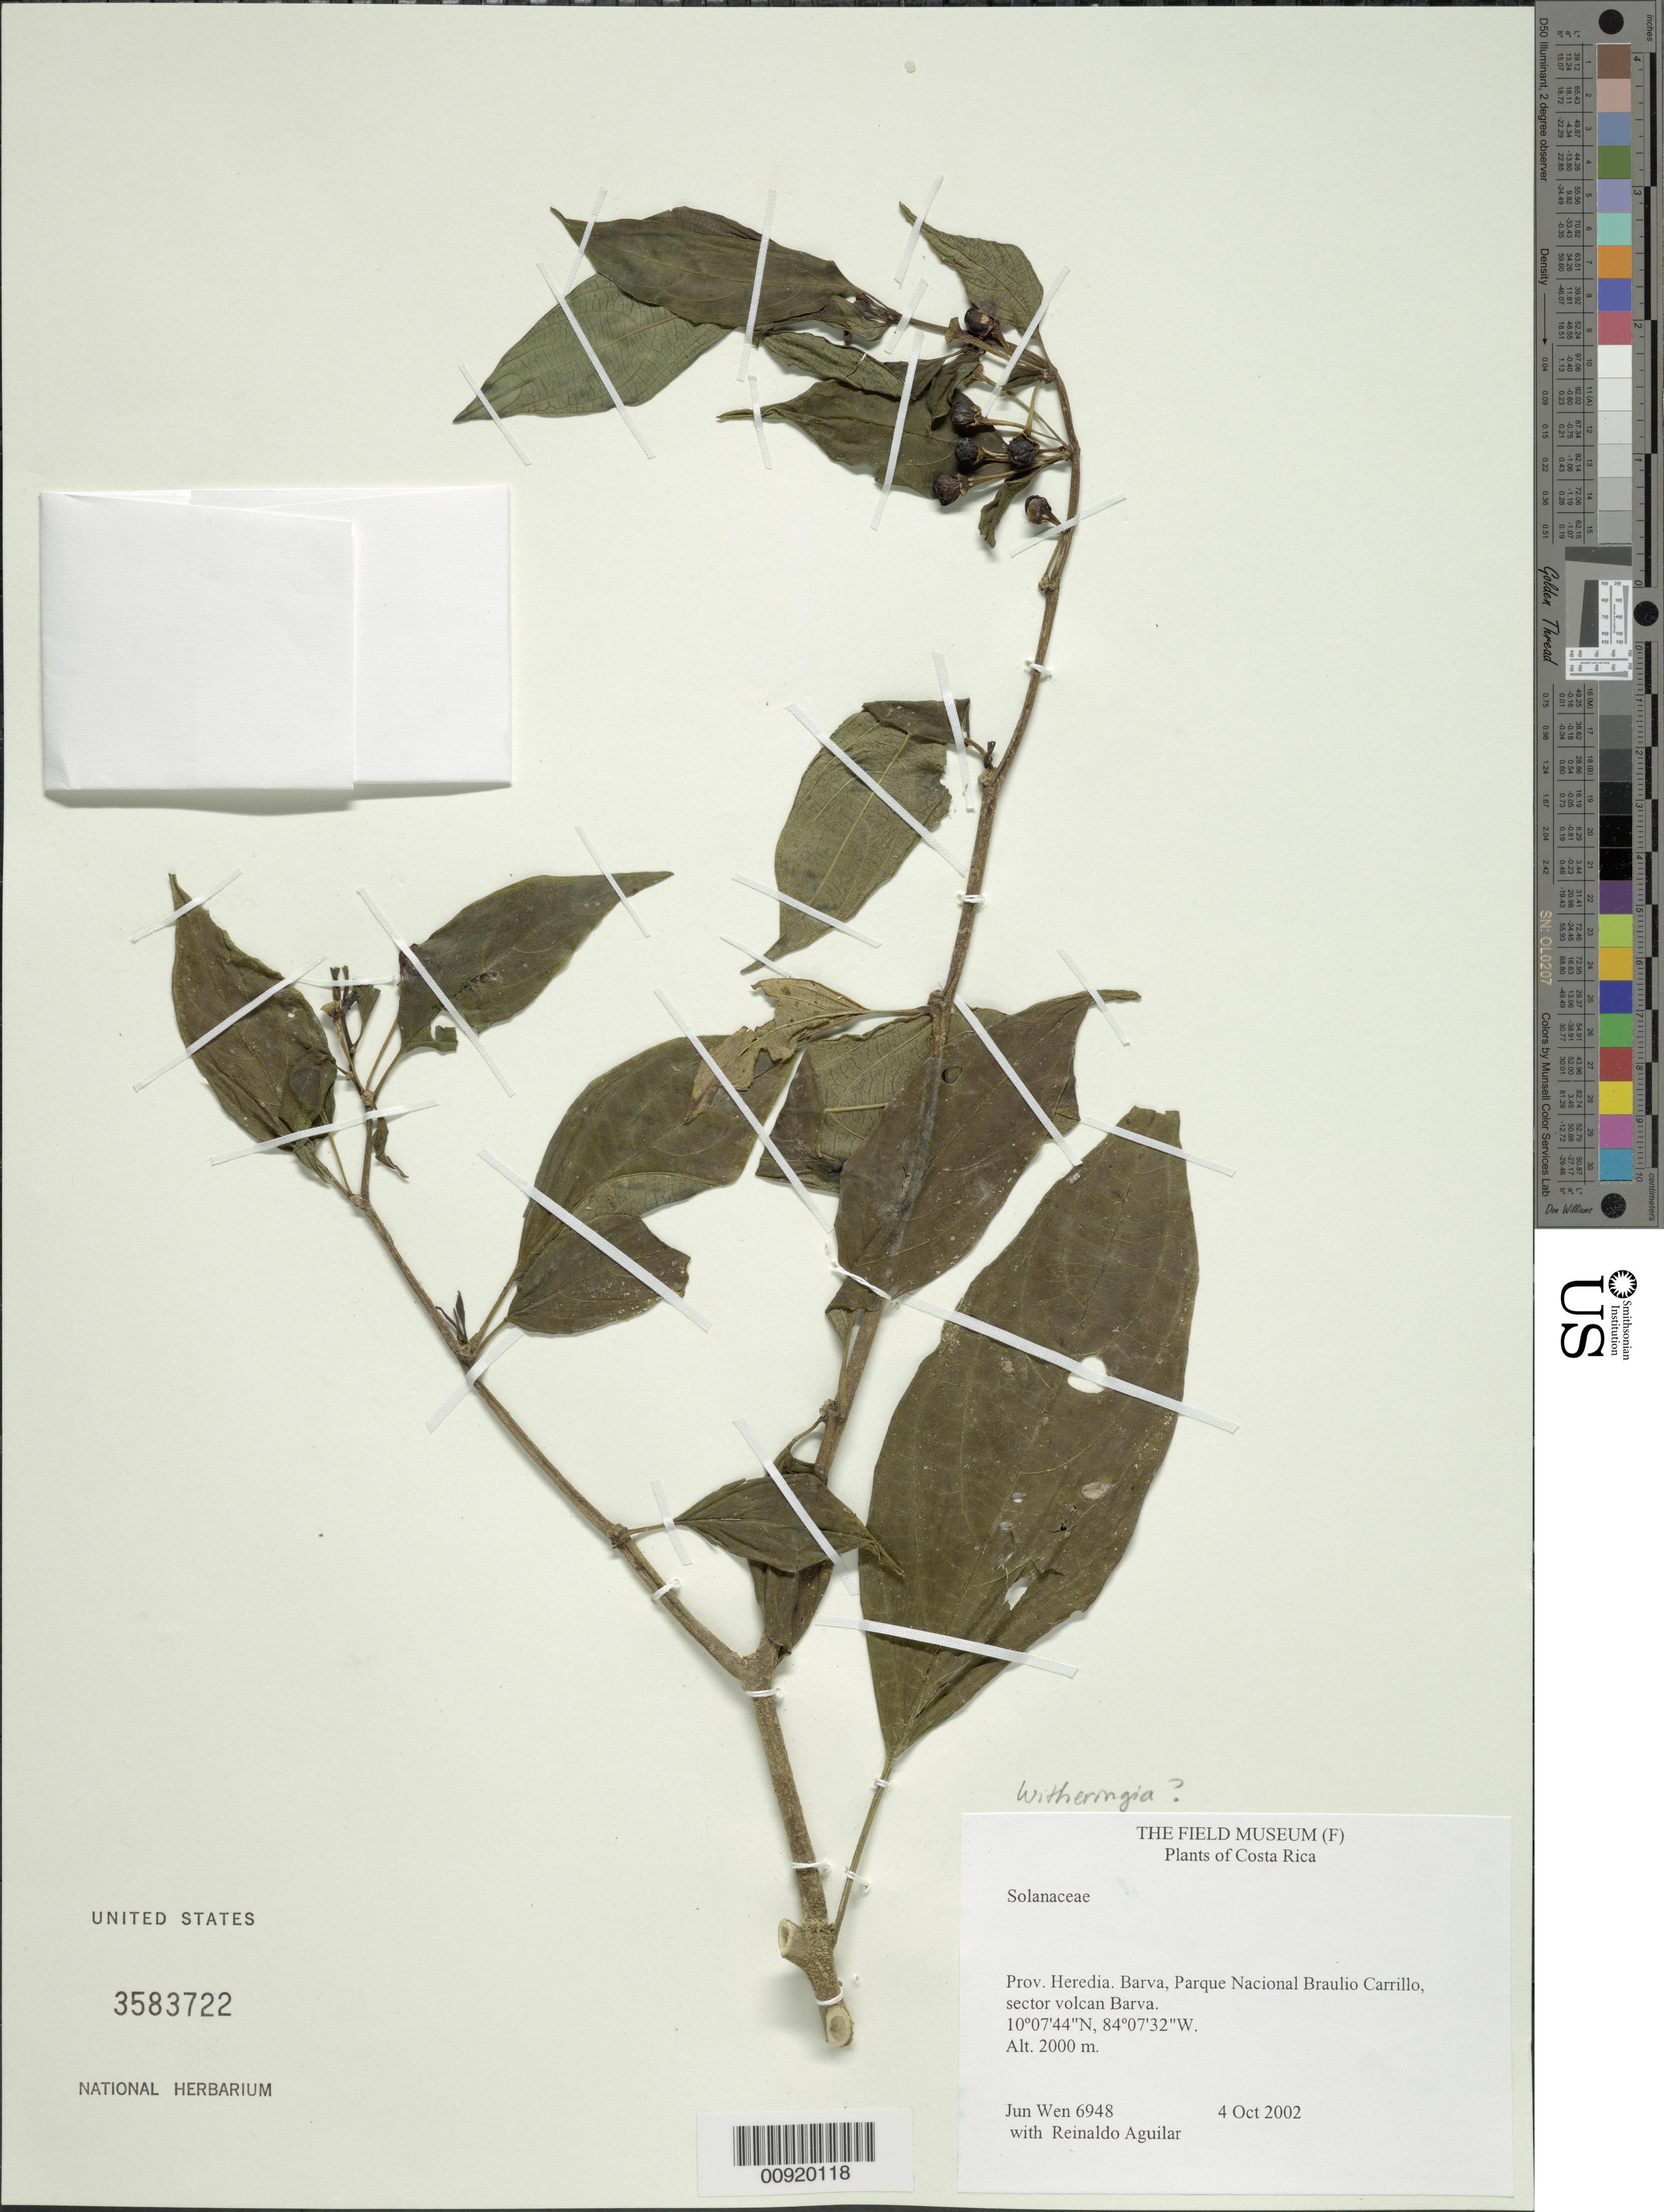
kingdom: Plantae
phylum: Tracheophyta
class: Magnoliopsida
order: Solanales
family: Solanaceae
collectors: J. Wen & R. Aguilar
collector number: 6948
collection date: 2002-10-04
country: Costa Rica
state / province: Heredia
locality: Barva, Parque Naional Braulio Carrillo, sector volcan Barva.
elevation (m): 2000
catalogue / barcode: US 3583722